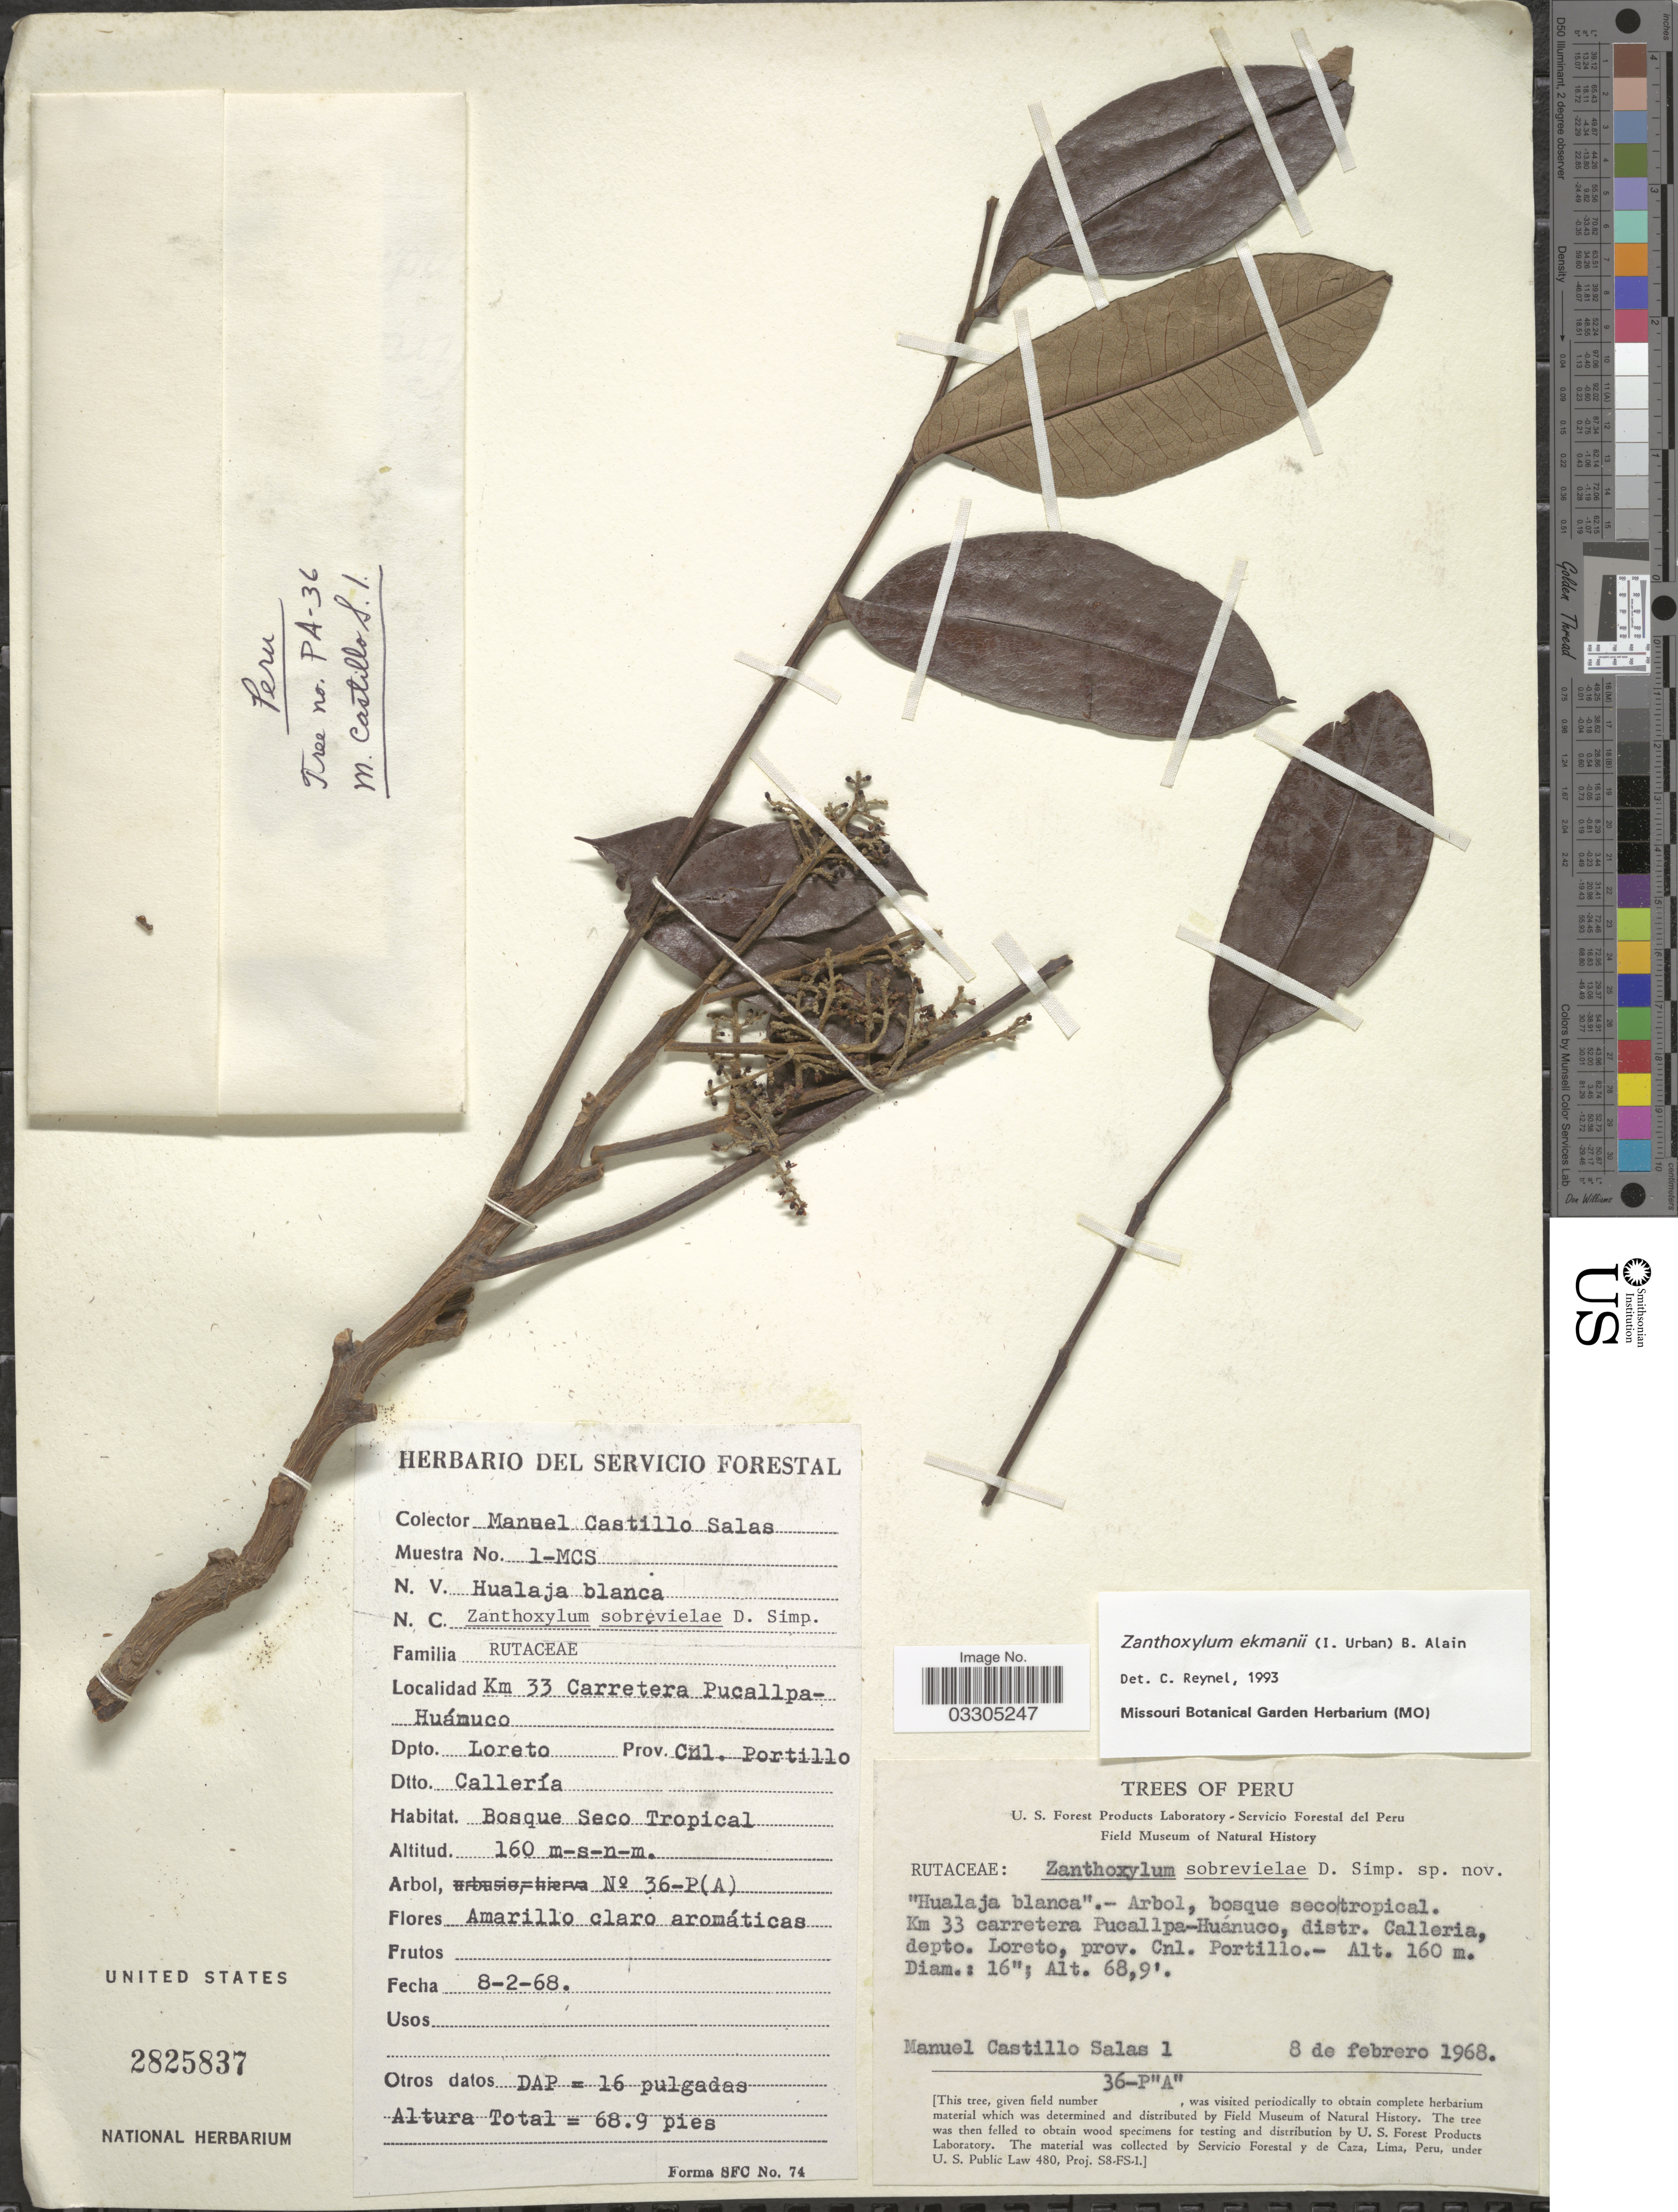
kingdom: Plantae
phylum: Tracheophyta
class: Magnoliopsida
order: Sapindales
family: Rutaceae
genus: Zanthoxylum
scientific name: Zanthoxylum ekmanii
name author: (Urb.) Alain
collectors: M. Castillo S.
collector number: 1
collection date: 1968-02-08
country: Peru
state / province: Loreto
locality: Km 33 Carretera Pucallpa-Huámuco, Dpto. Loreto, Prov. Cnl. Portillo, Dtto. Callería.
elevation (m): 160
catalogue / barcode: US 2825837